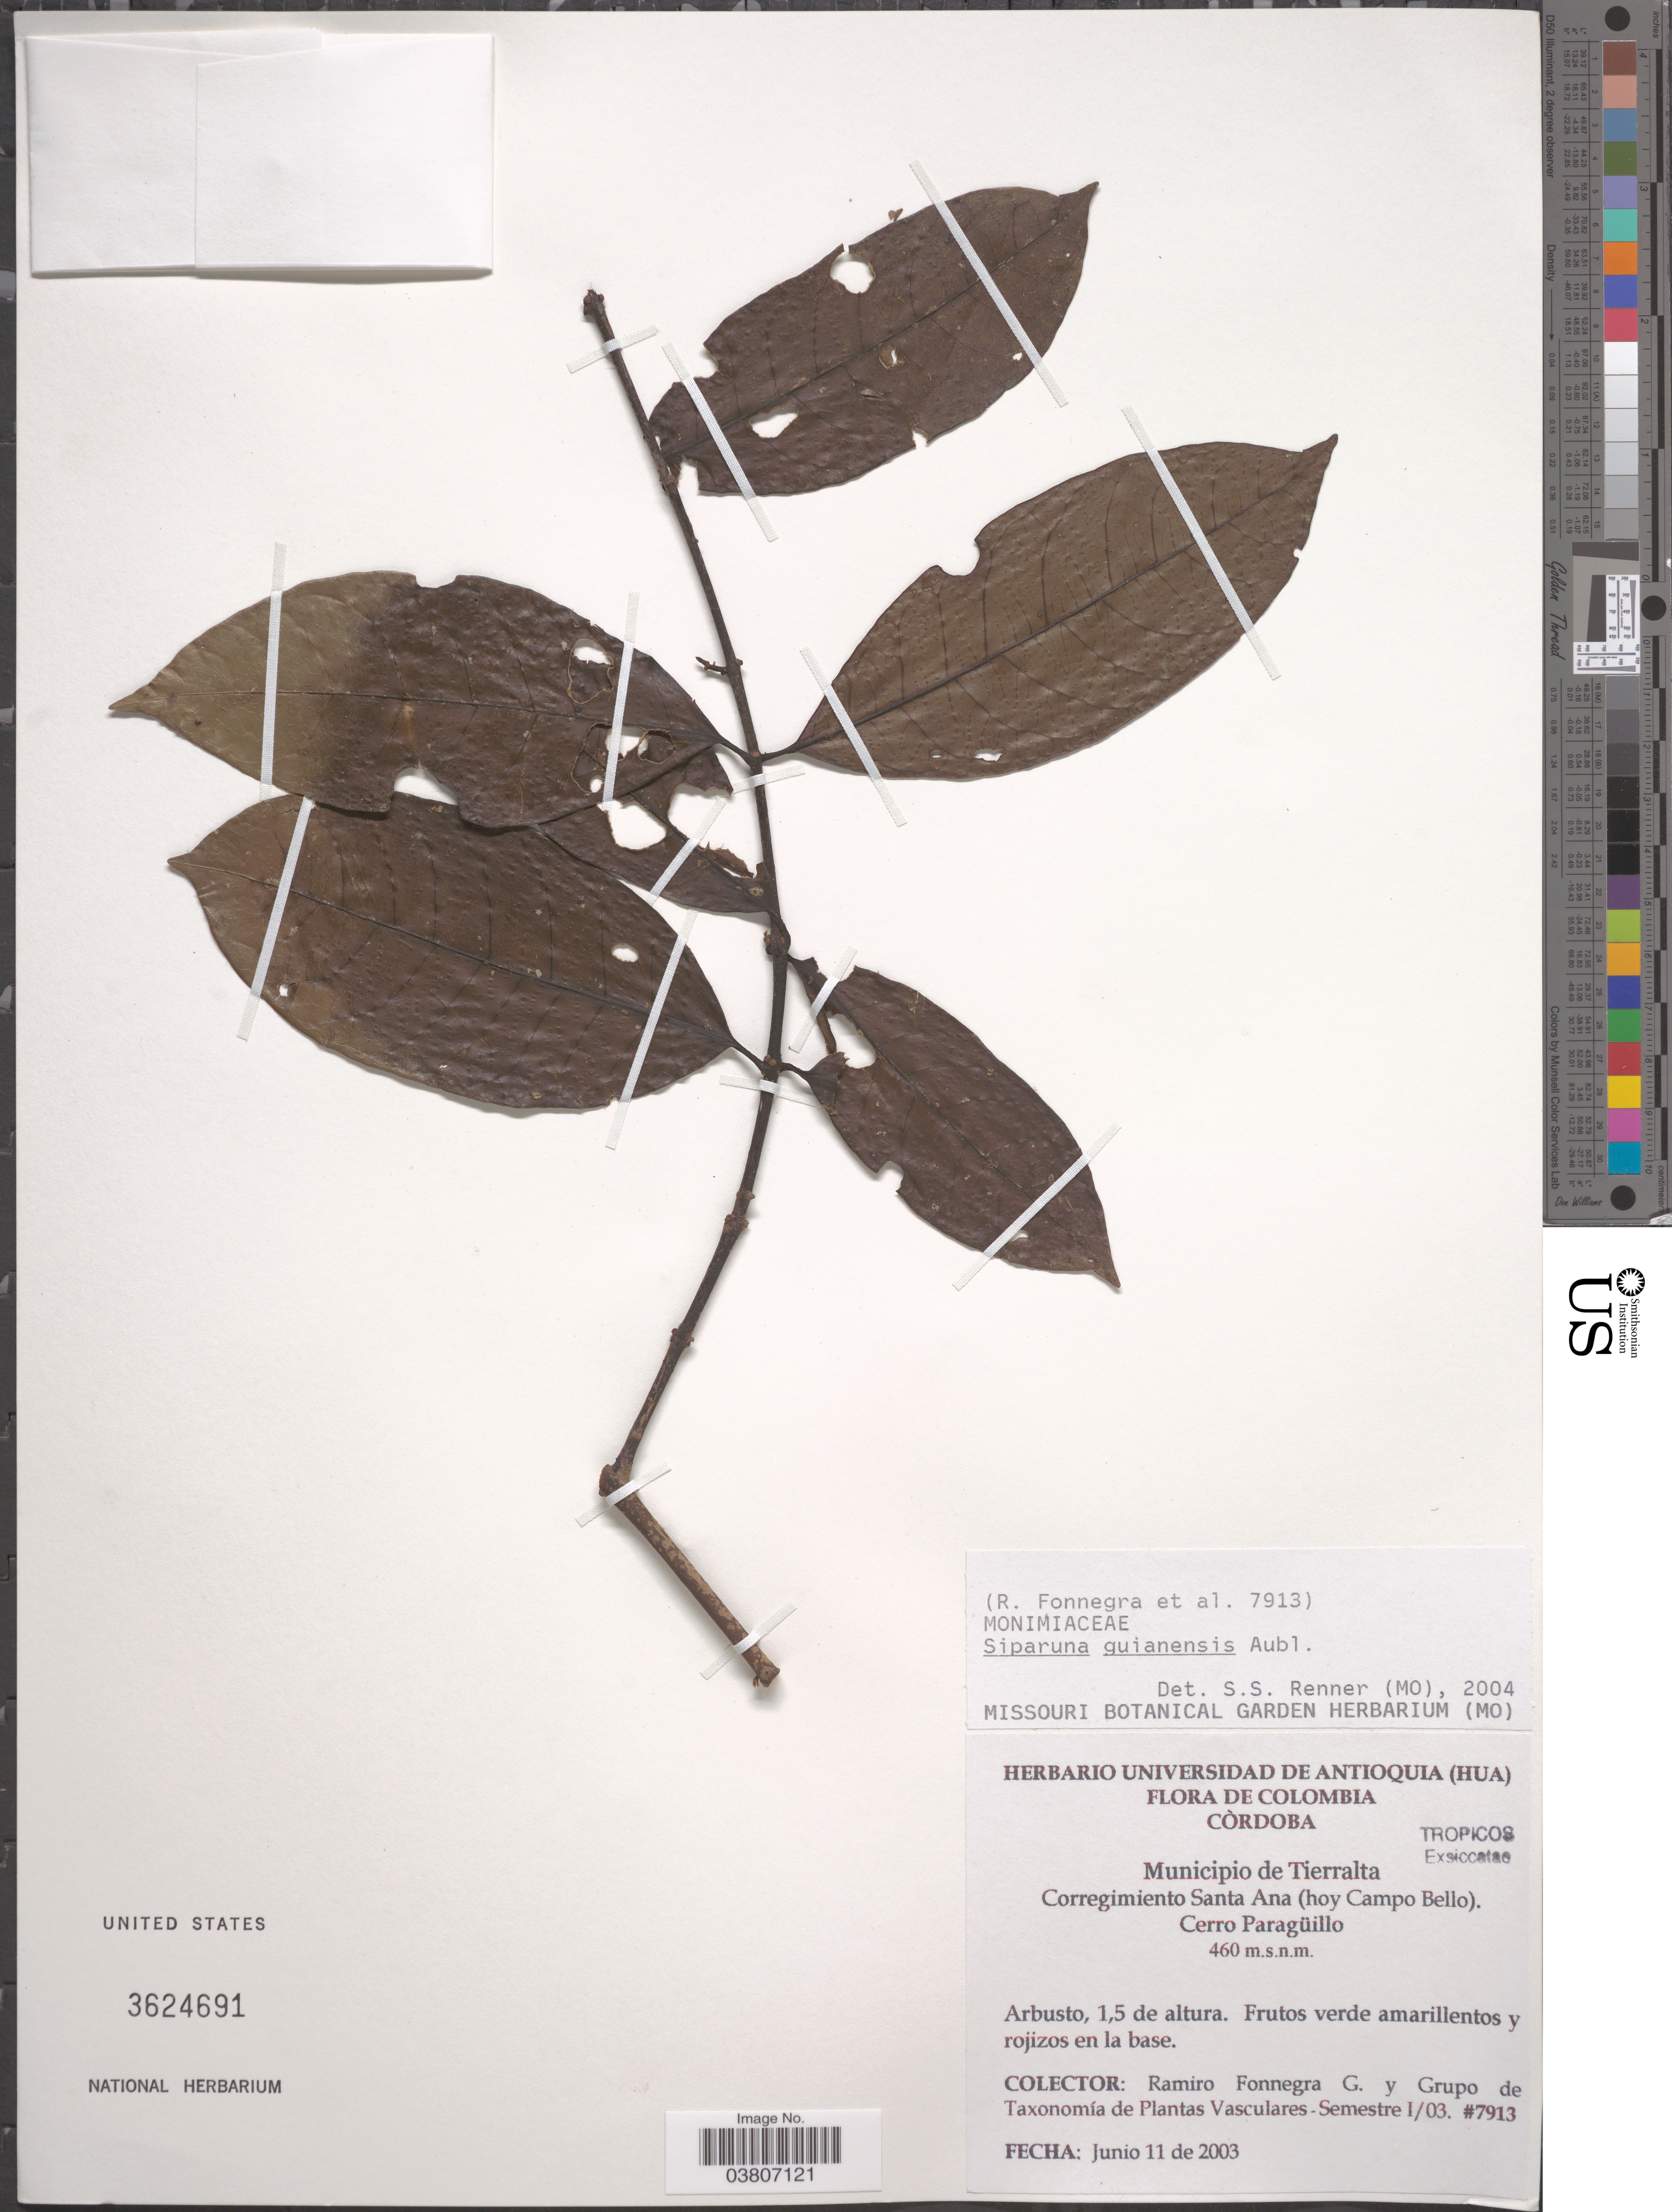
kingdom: Plantae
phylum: Tracheophyta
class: Magnoliopsida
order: Laurales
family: Siparunaceae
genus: Siparuna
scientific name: Siparuna guianensis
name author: Aubl.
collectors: R. Fonnegra G. & Grupo de Taxonomía de Plantas Vasculares-Semestre 1/03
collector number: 7913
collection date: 2003-06-11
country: Colombia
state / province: Córdoba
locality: Municipio de Tierralta. Corregimiento Santa Ana (hoy Campo Bello). Cerro Paragüillo.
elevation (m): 460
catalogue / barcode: US 3624691